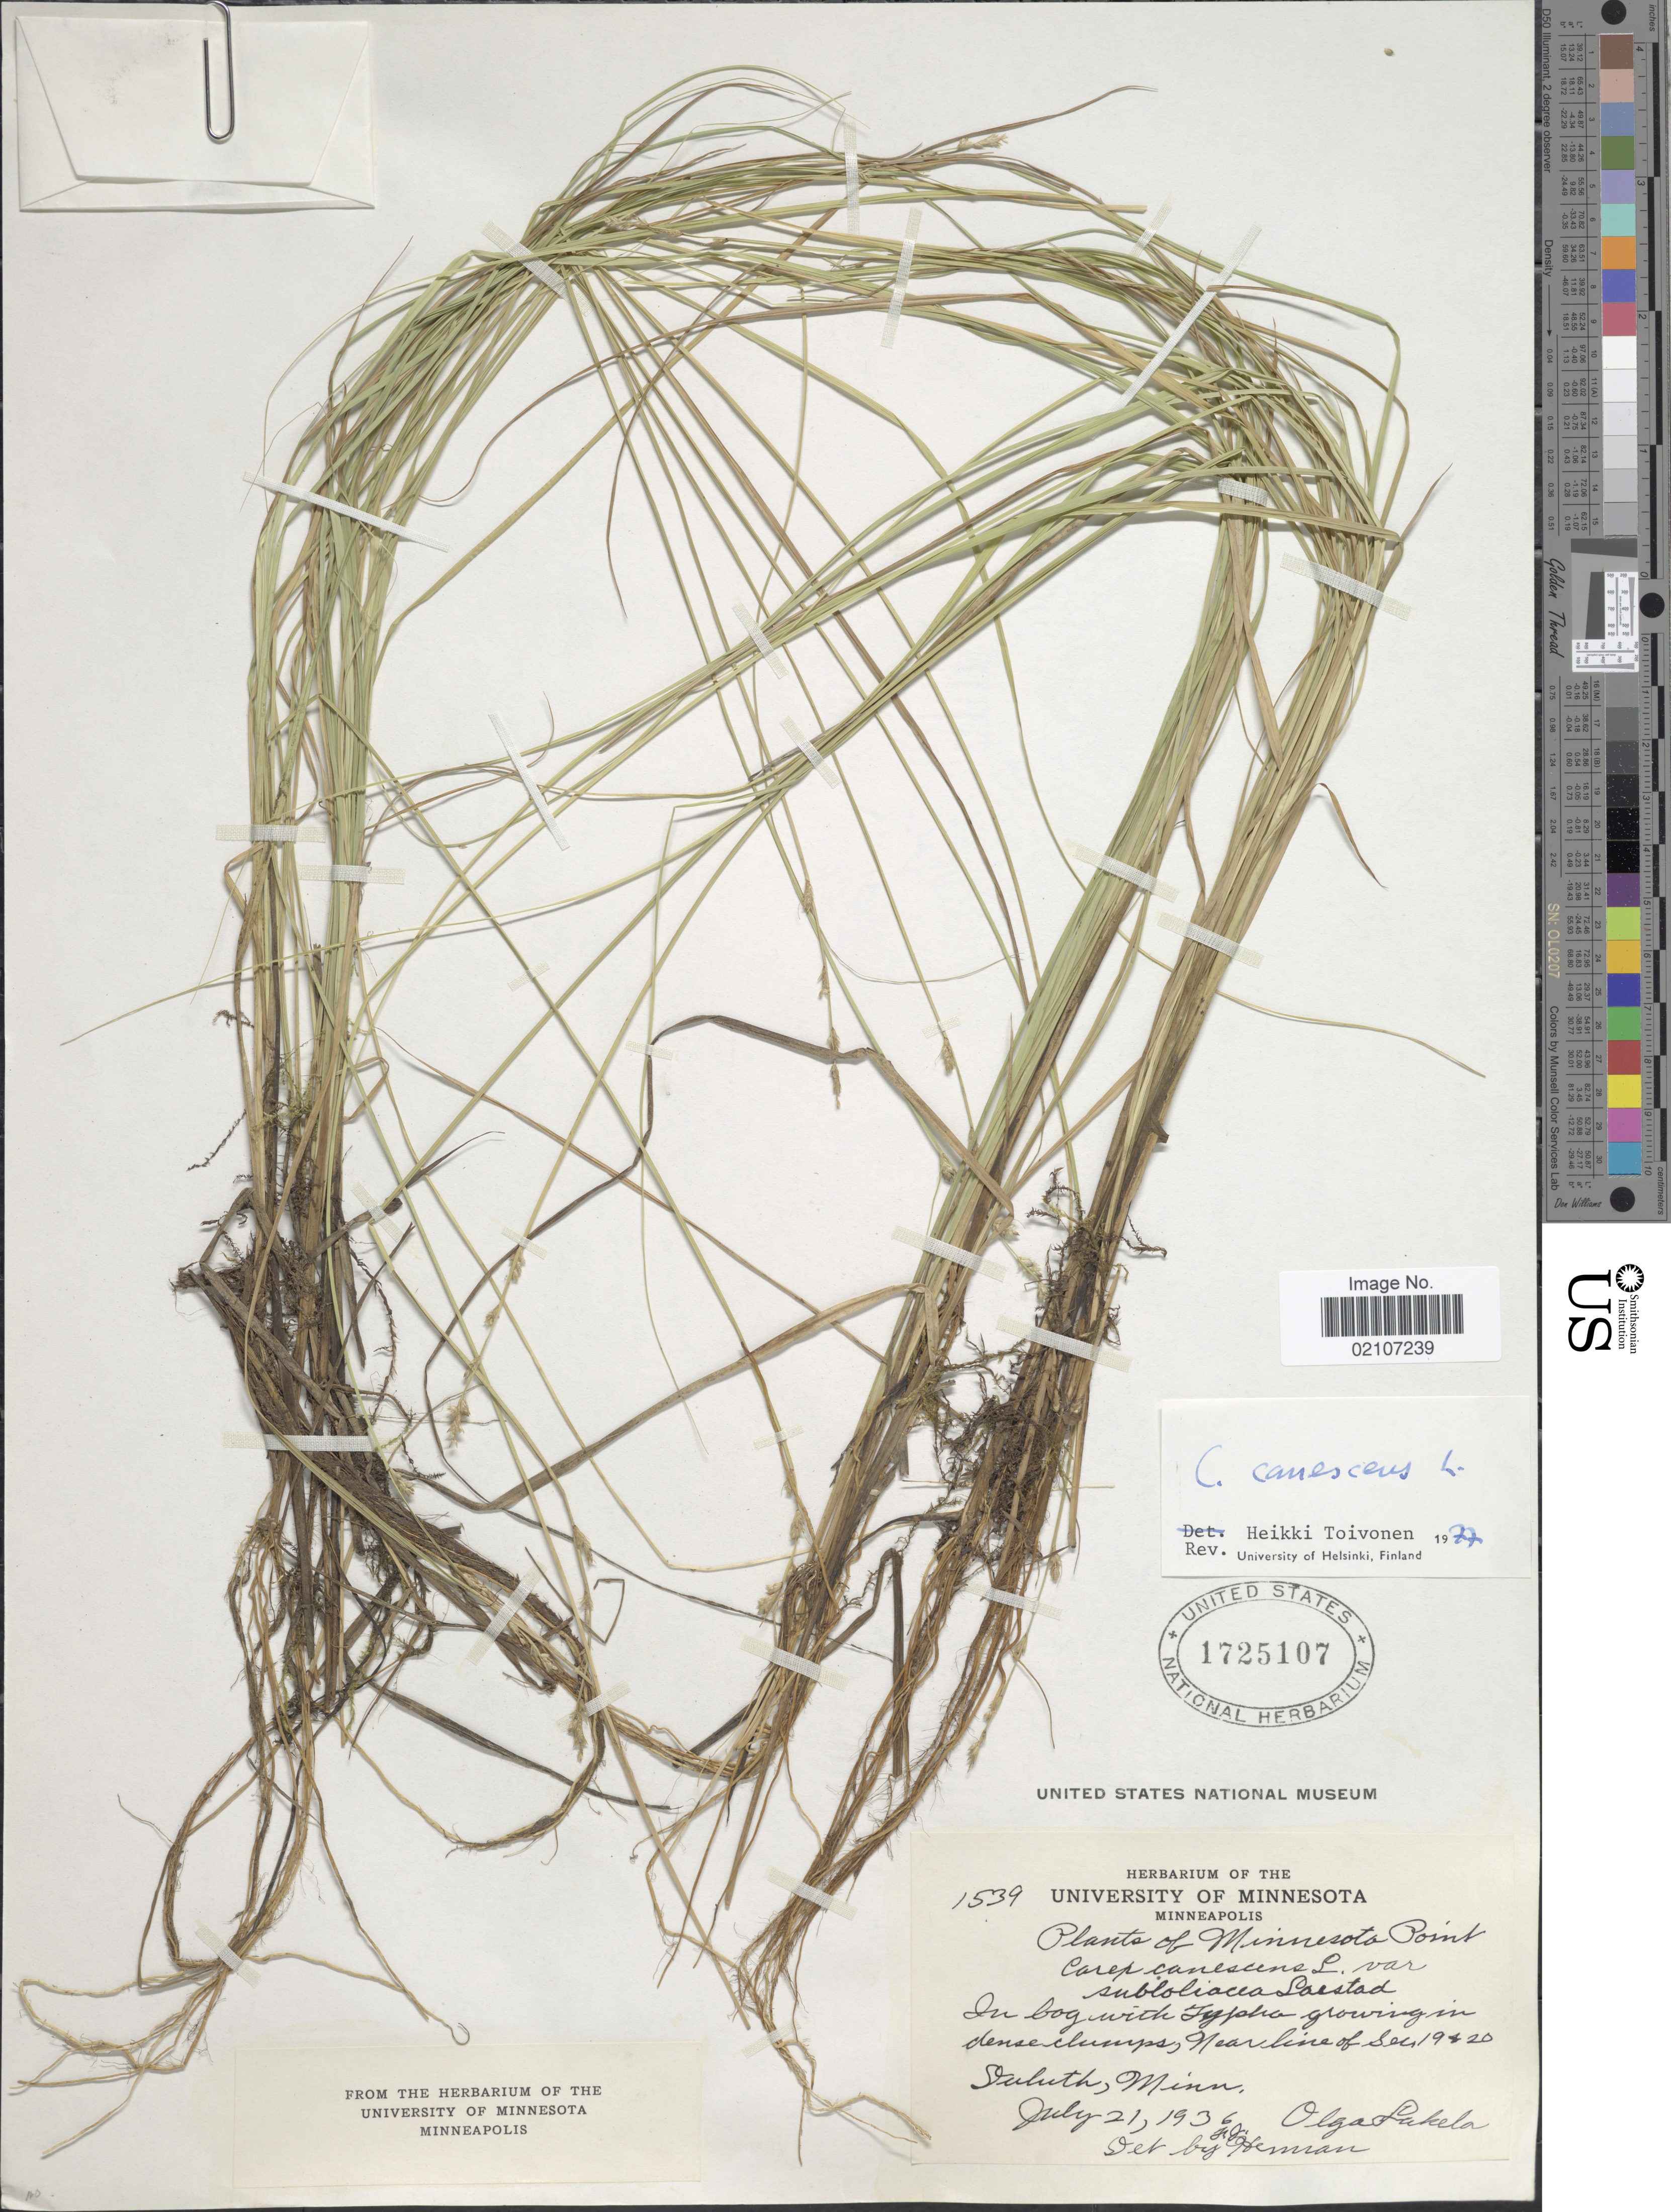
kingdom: Plantae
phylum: Tracheophyta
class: Liliopsida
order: Poales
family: Cyperaceae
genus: Carex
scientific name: Carex canescens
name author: L.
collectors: O. K. Lakela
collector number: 1539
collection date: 1936-07-21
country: United States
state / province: Minnesota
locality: Near line of Sec. 19 + 20 Duluth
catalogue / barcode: US 1725107